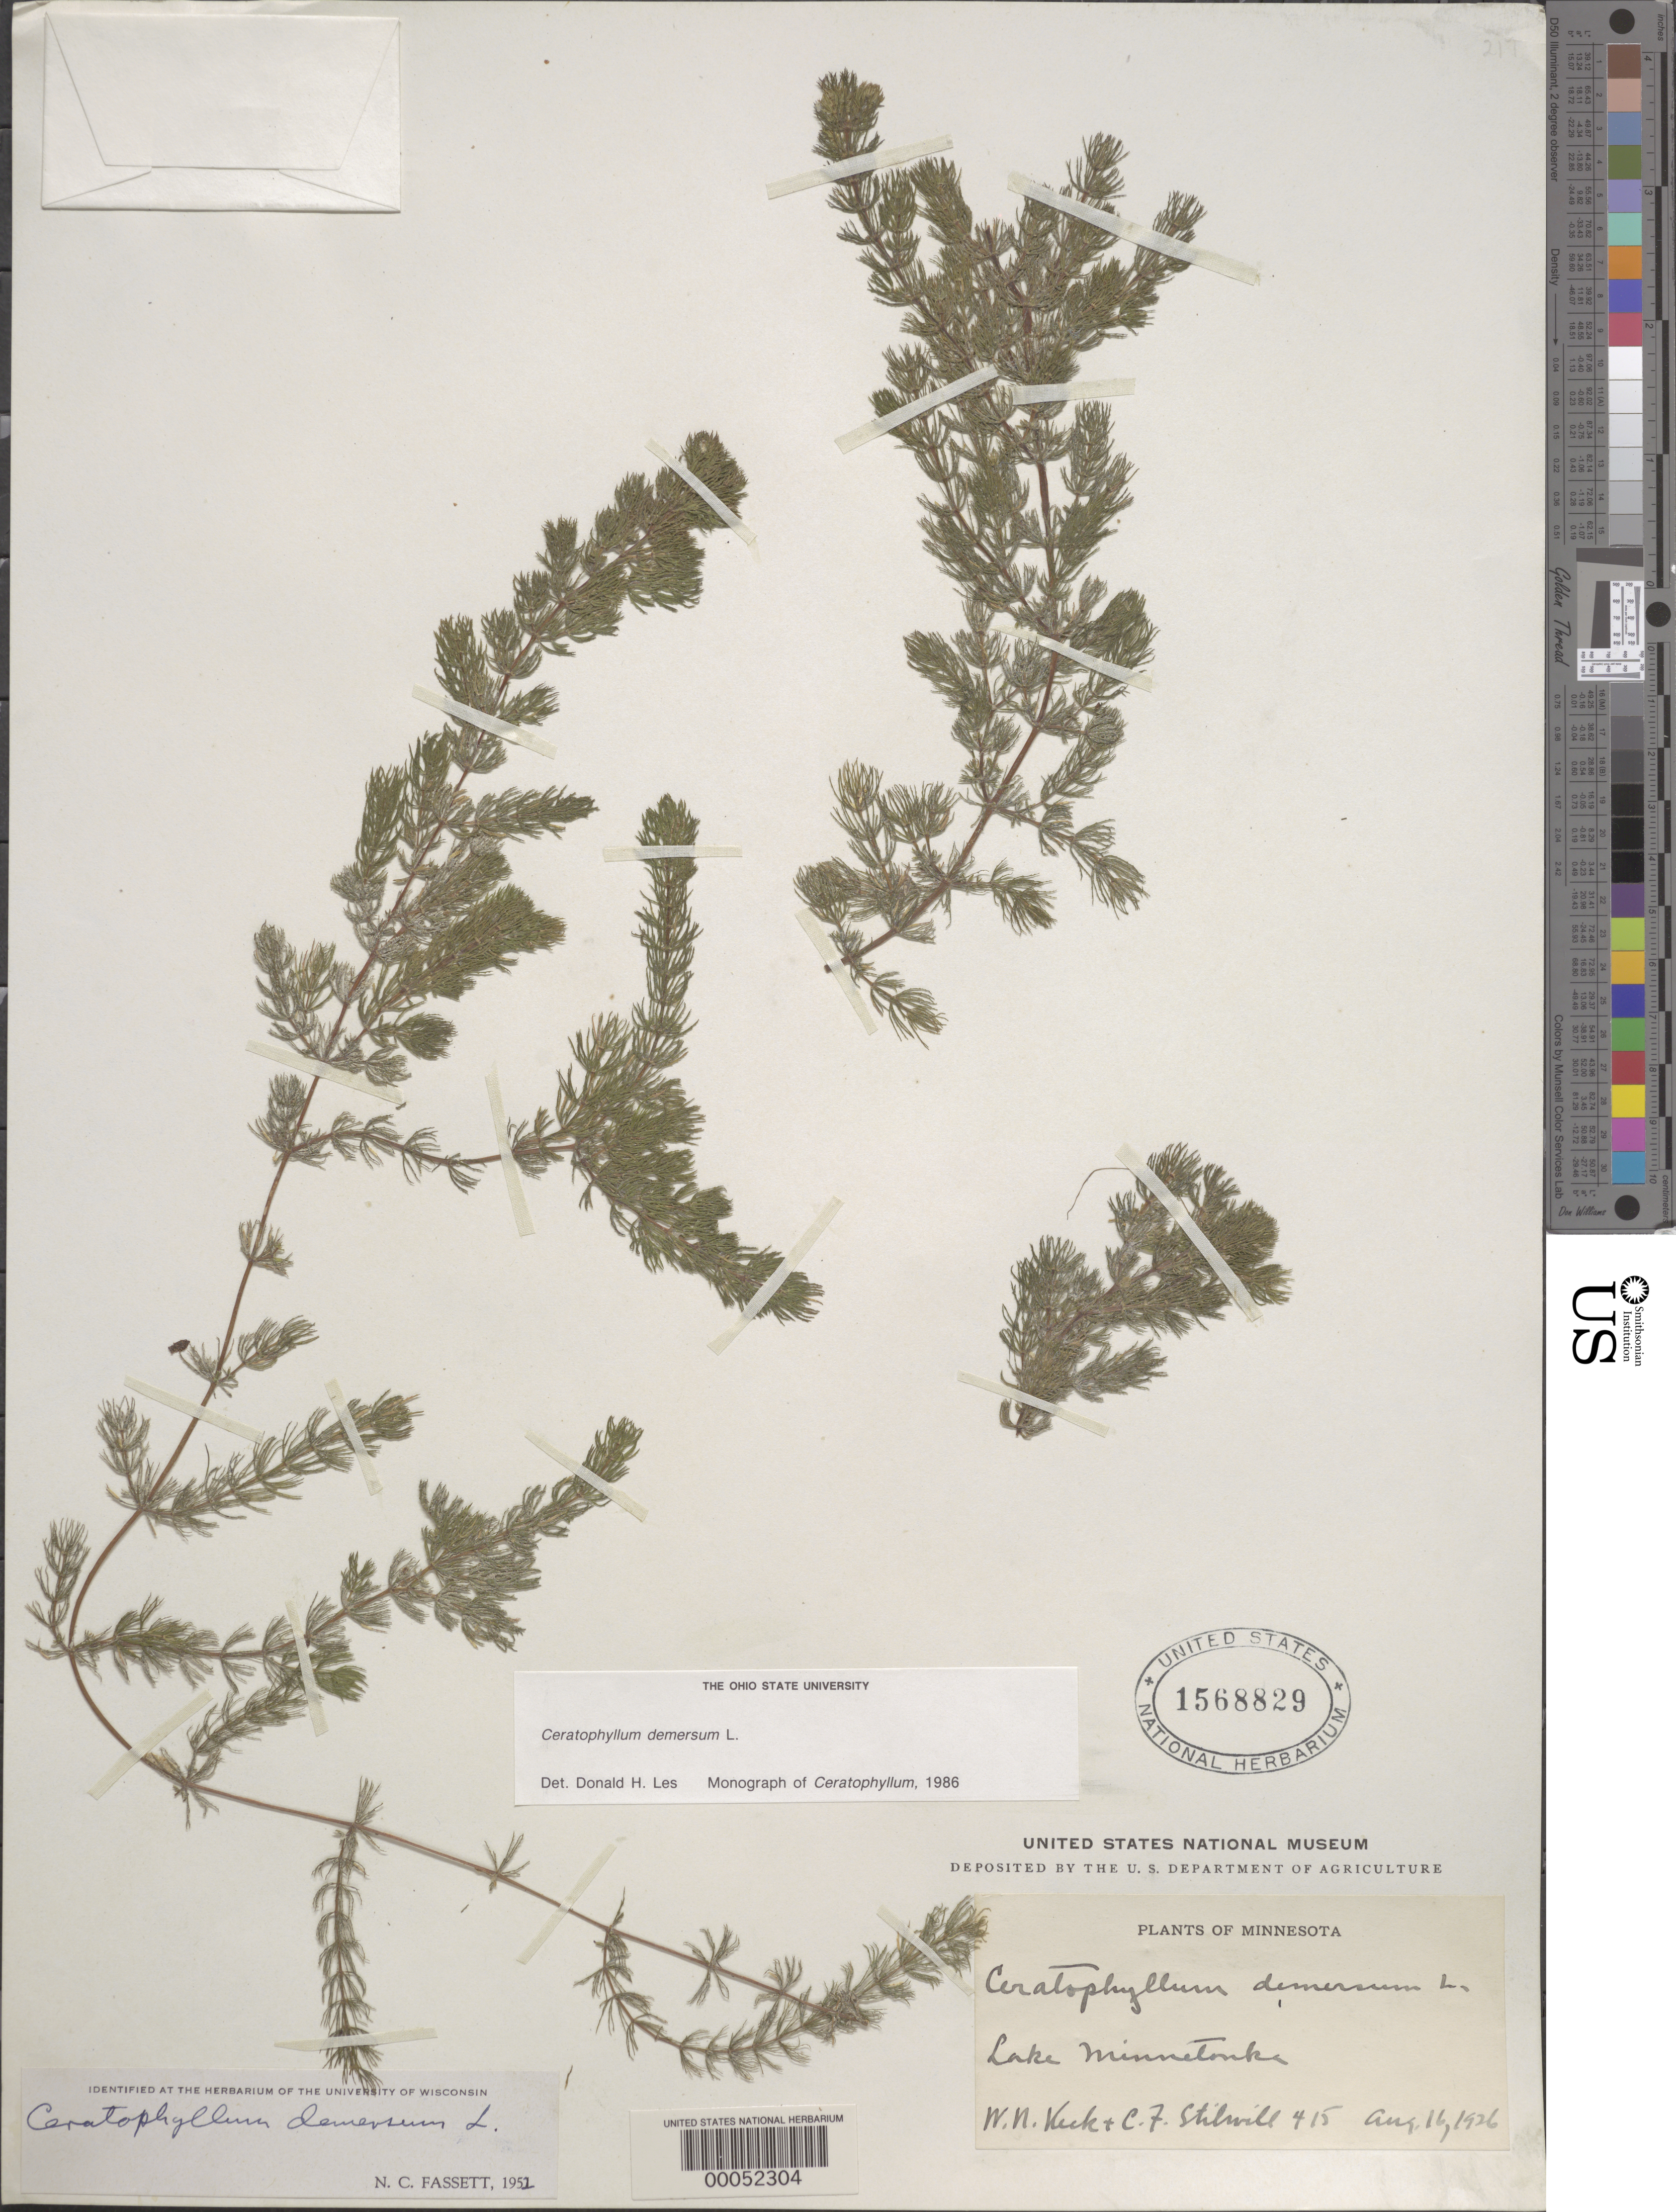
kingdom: Plantae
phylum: Tracheophyta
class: Magnoliopsida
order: Ceratophyllales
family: Ceratophyllaceae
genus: Ceratophyllum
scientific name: Ceratophyllum demersum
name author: L.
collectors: W. Kick & C. Stilwill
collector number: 415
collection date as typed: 16 Aug 1926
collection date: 1926-08-16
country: United States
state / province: Minnesota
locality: Lake minnesota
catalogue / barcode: US 1568829